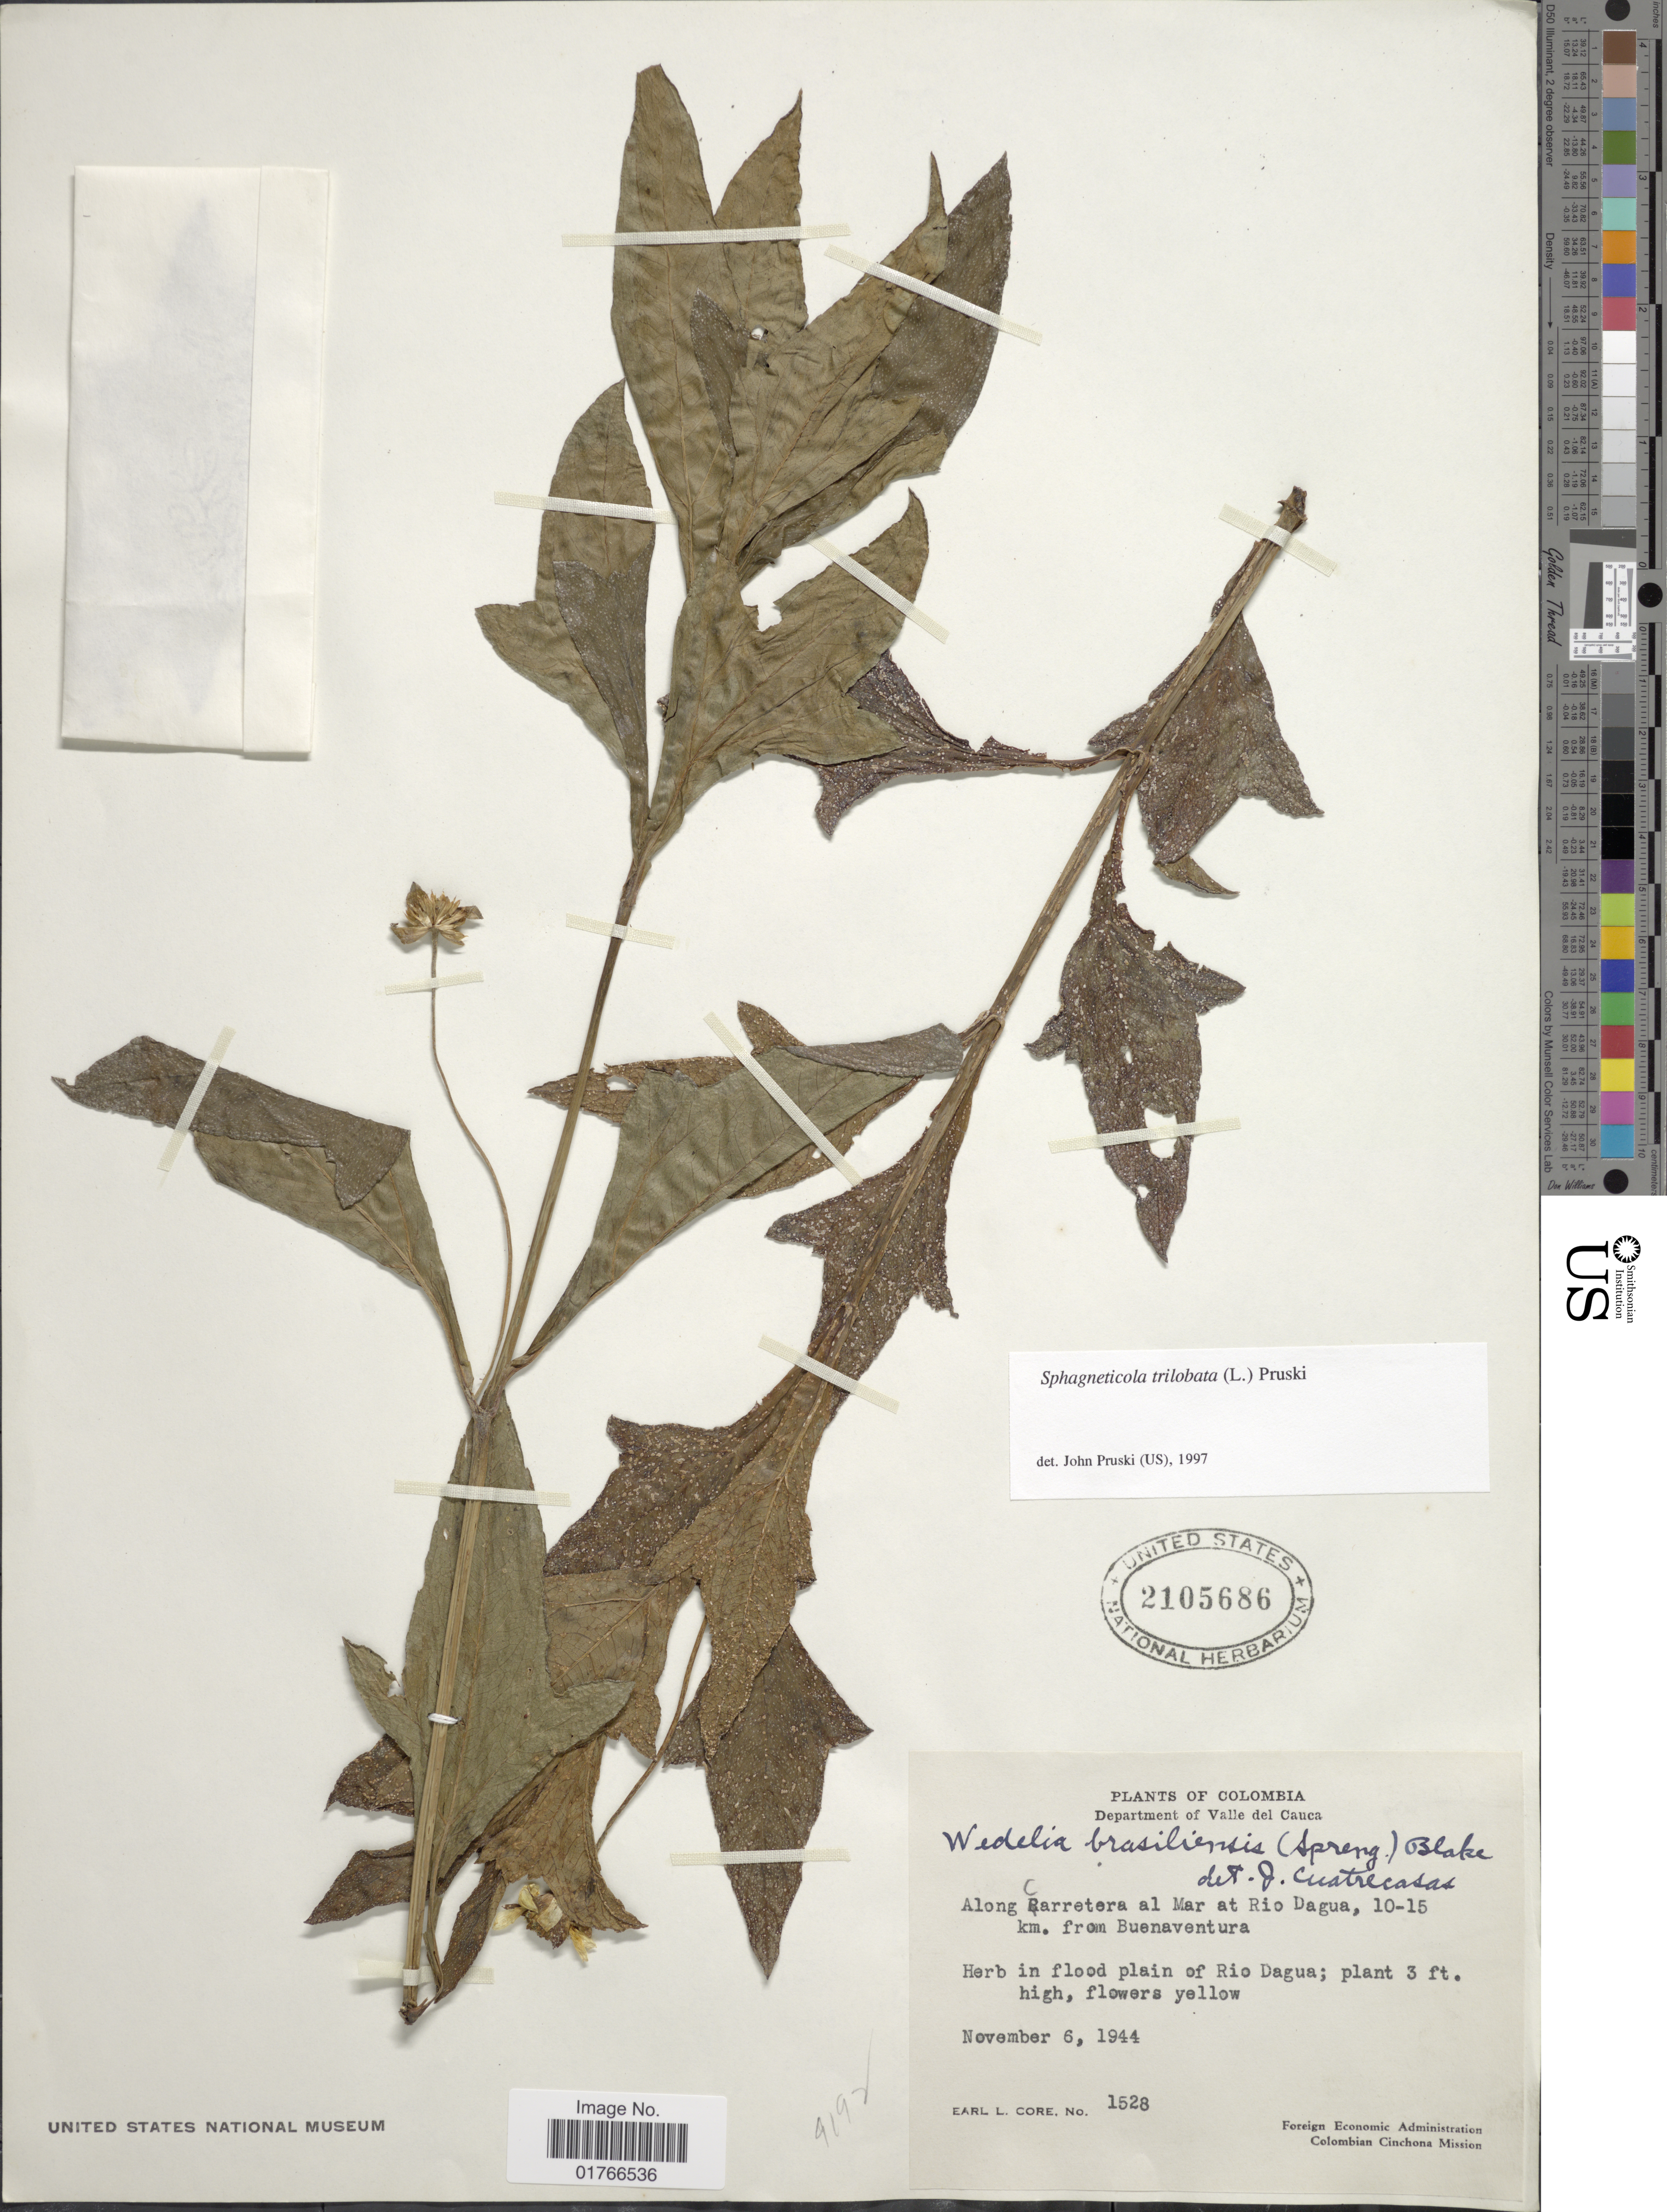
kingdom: Plantae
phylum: Tracheophyta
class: Magnoliopsida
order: Asterales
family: Asteraceae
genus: Sphagneticola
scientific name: Sphagneticola trilobata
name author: (L.) Pruski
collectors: E. L. Core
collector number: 1528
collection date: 1944-11-06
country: Colombia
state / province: Valle del Cauca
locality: Along Carretera al Mar at Rio Dagua, 10-15 km from Buenaventura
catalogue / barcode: US 2105686